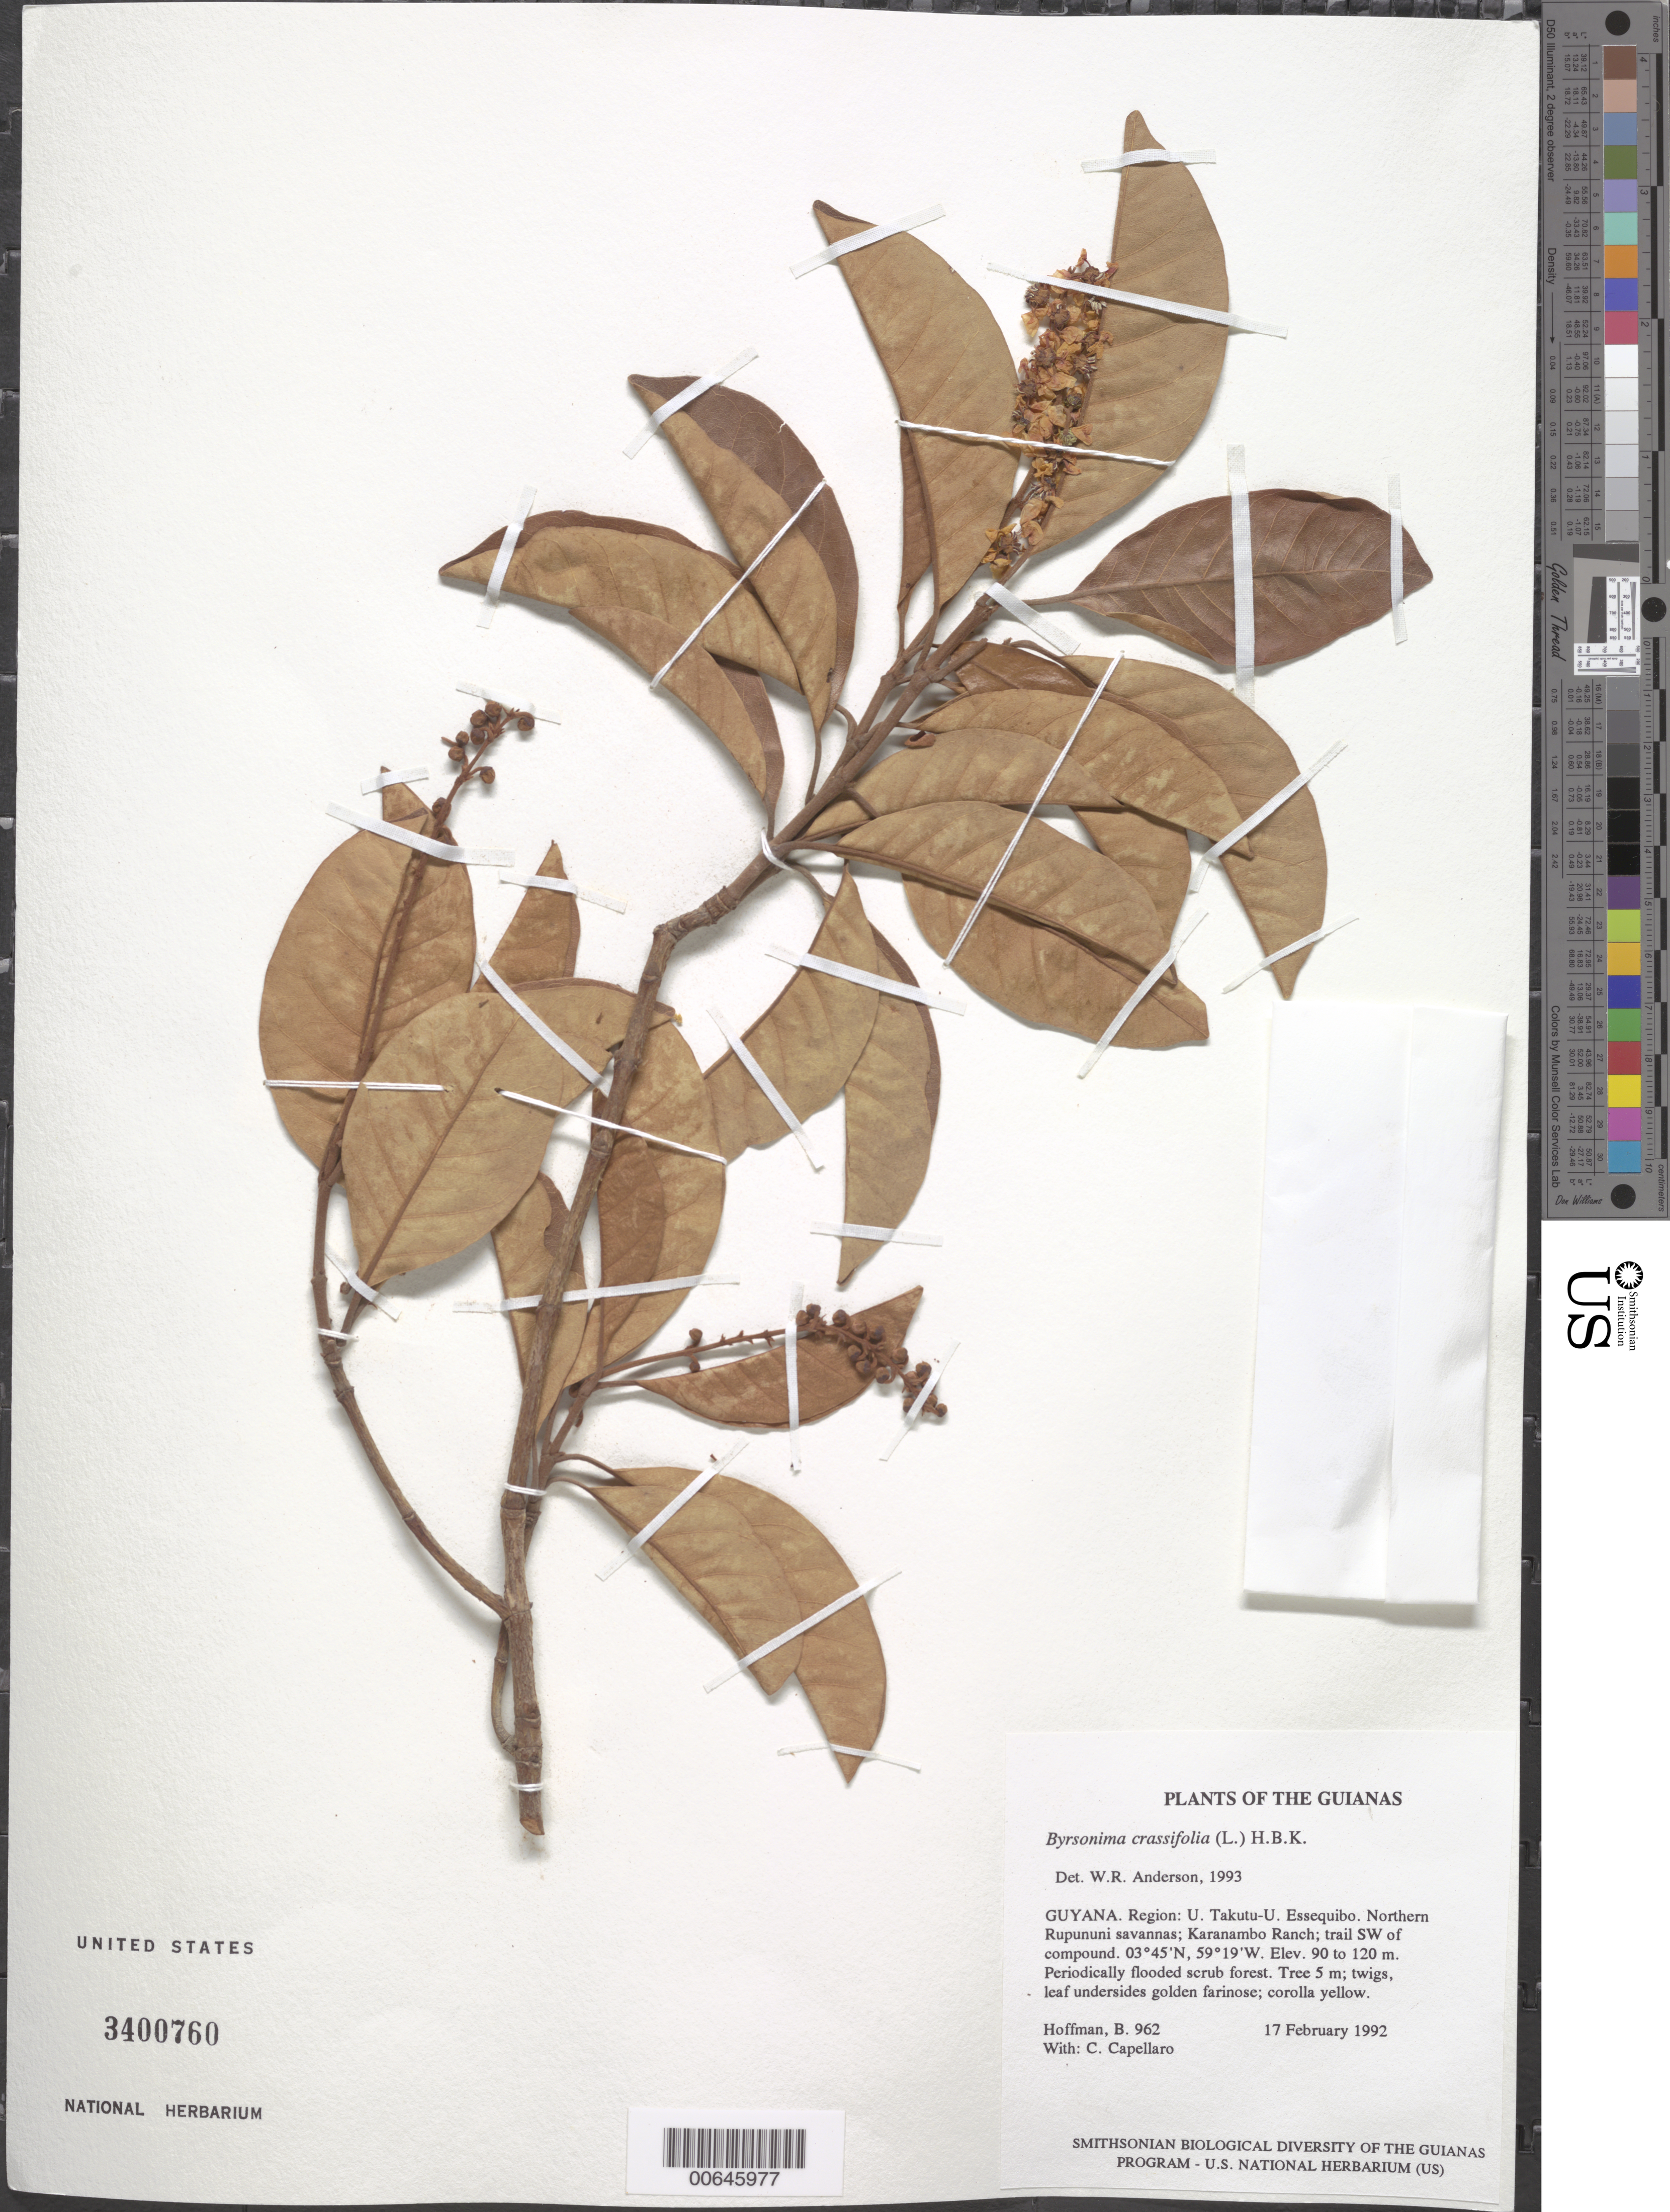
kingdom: Plantae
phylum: Tracheophyta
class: Magnoliopsida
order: Malpighiales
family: Malpighiaceae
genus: Byrsonima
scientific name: Byrsonima crassifolia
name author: (L.) Kunth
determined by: Anderson, W. R., (MICH), University of Michigan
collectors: B. Hoffman & C. Capellaro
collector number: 962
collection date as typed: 17 February 1992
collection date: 1992-02-17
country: Guyana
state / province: U. Takutu-U. Essequibo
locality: Northern Rupununi savannas; Karanambo Ranch; trail SW of compound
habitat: Periodically flooded scrub forest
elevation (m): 90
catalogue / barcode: US 3400760